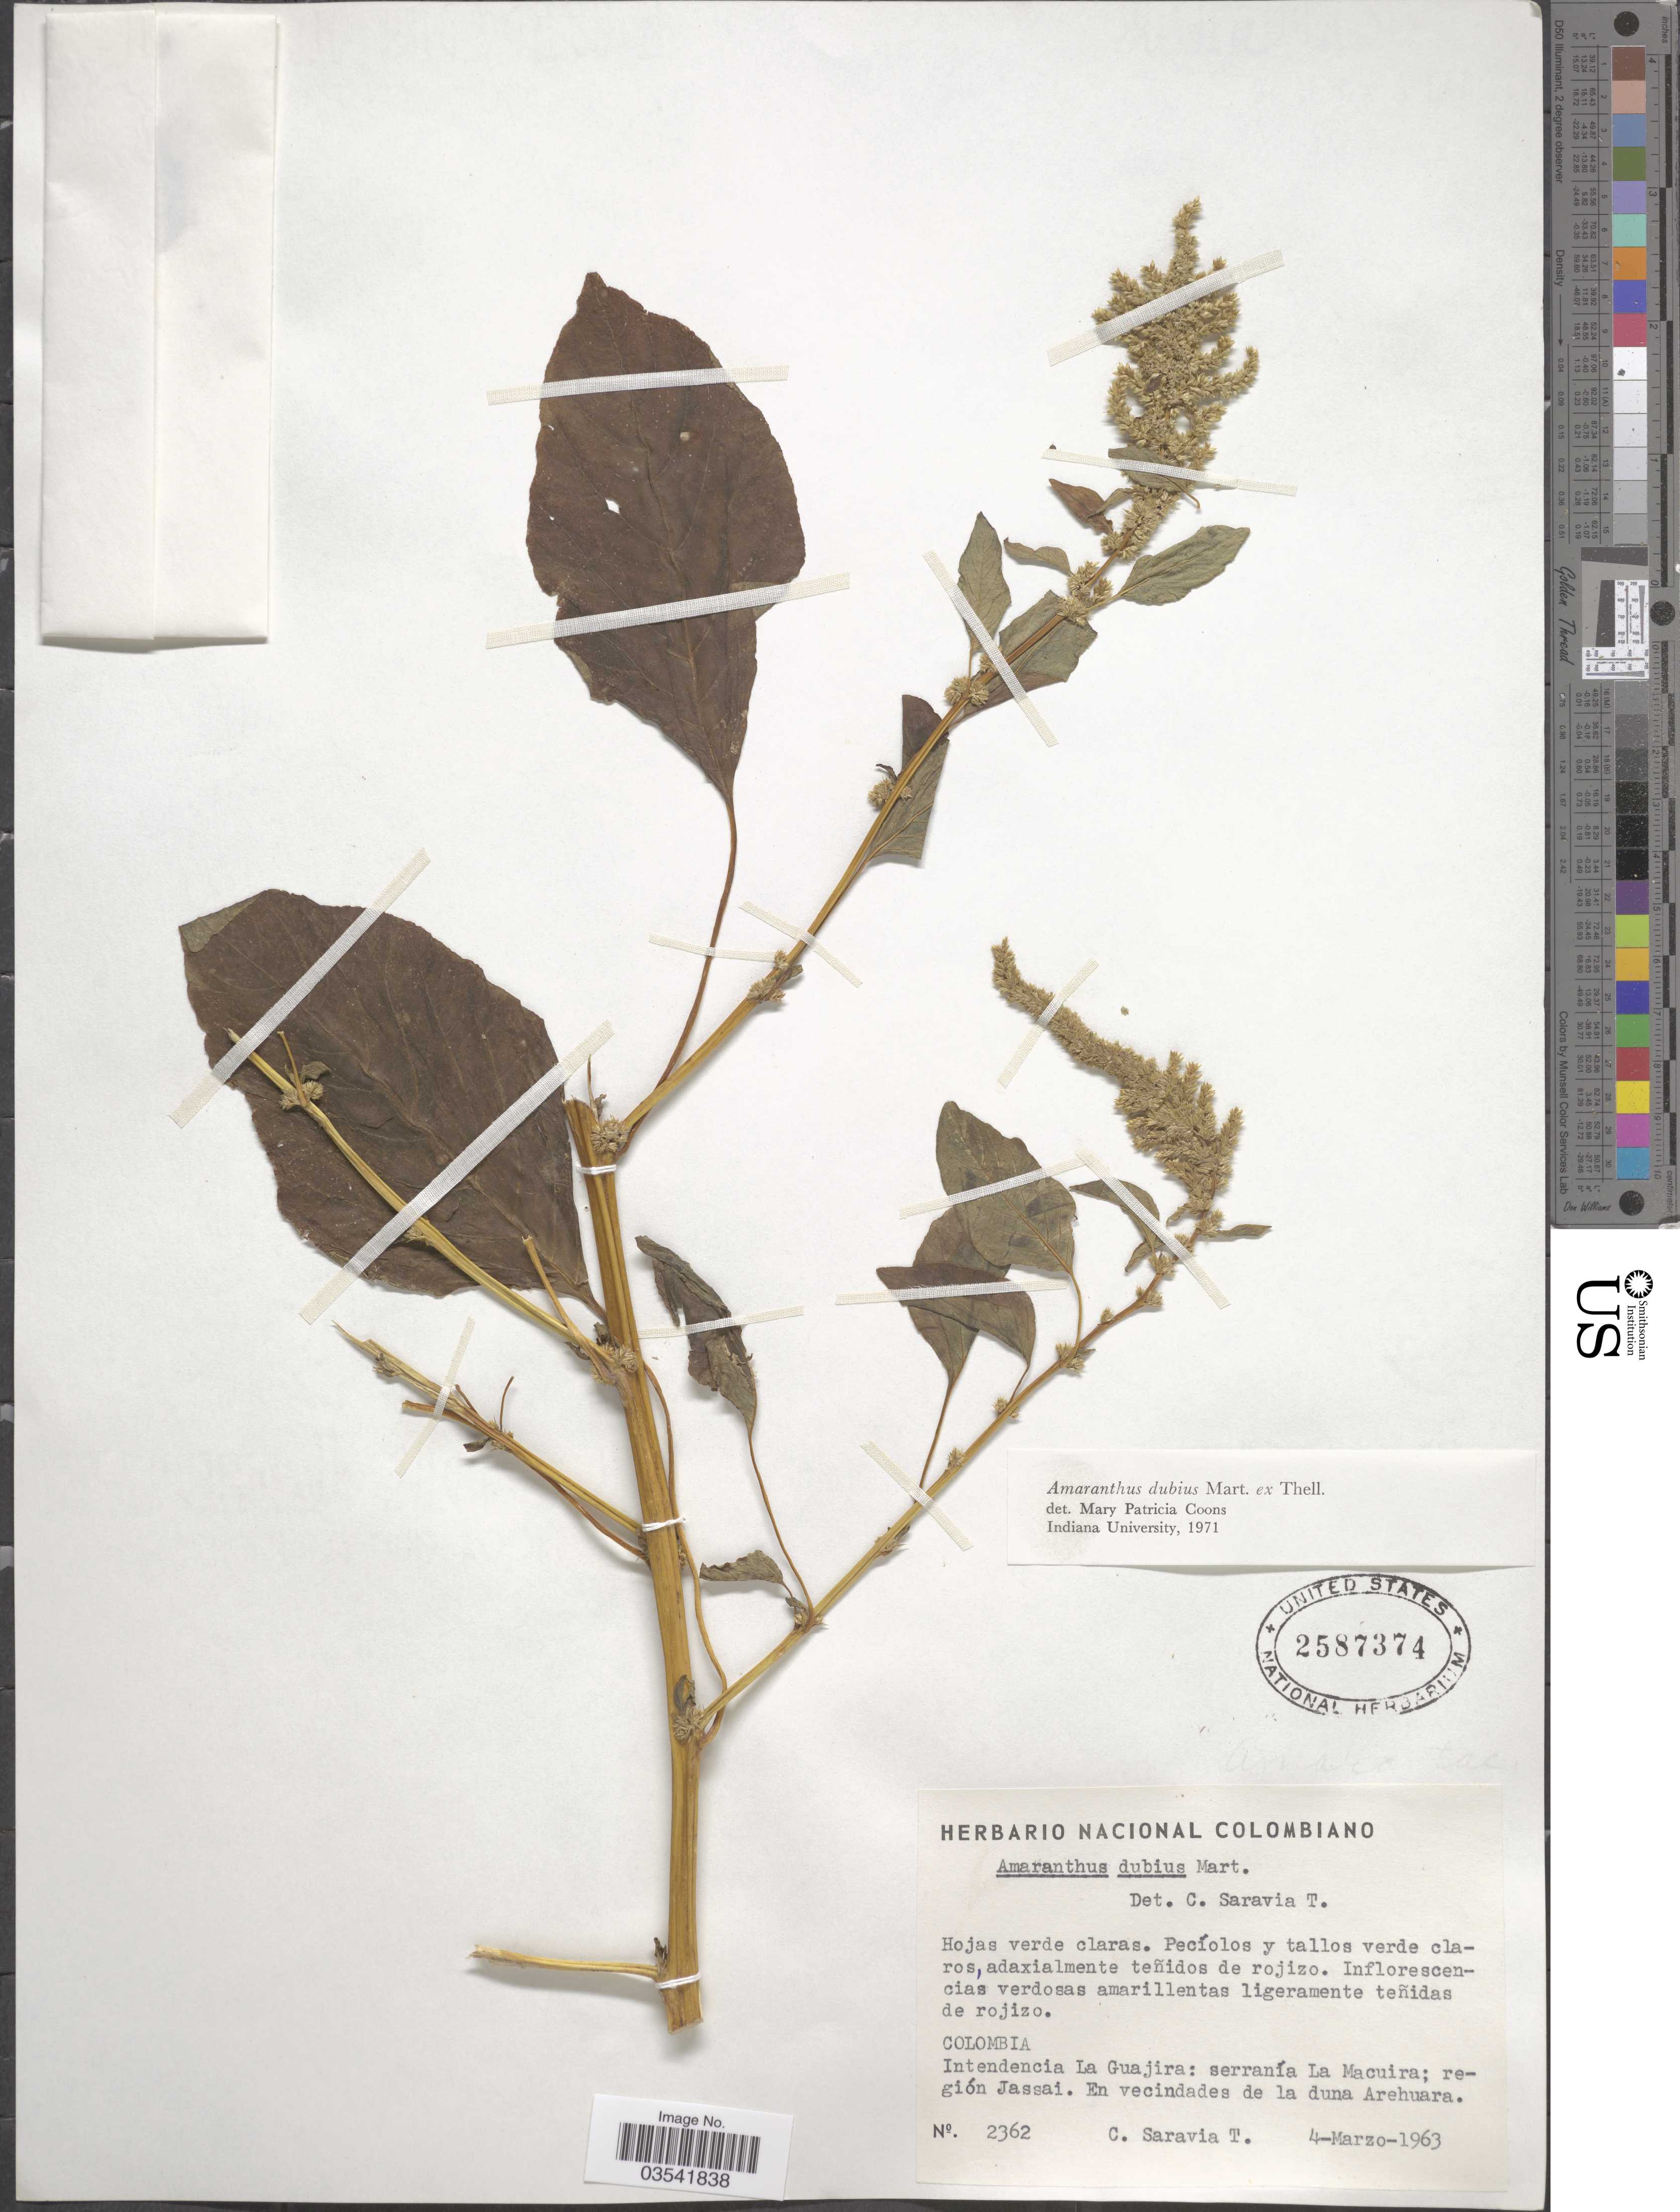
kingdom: Plantae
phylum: Tracheophyta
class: Magnoliopsida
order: Caryophyllales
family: Amaranthaceae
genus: Amaranthus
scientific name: Amaranthus dubius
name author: Mart. ex Thell.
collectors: C. Saravia T.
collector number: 2362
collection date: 1963-03-04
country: Colombia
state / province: La Guajira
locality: Intendencia La Guajira: serranía La Macuira: región Jassai. En vecindades de la duna Arehuara.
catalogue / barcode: US 2587374